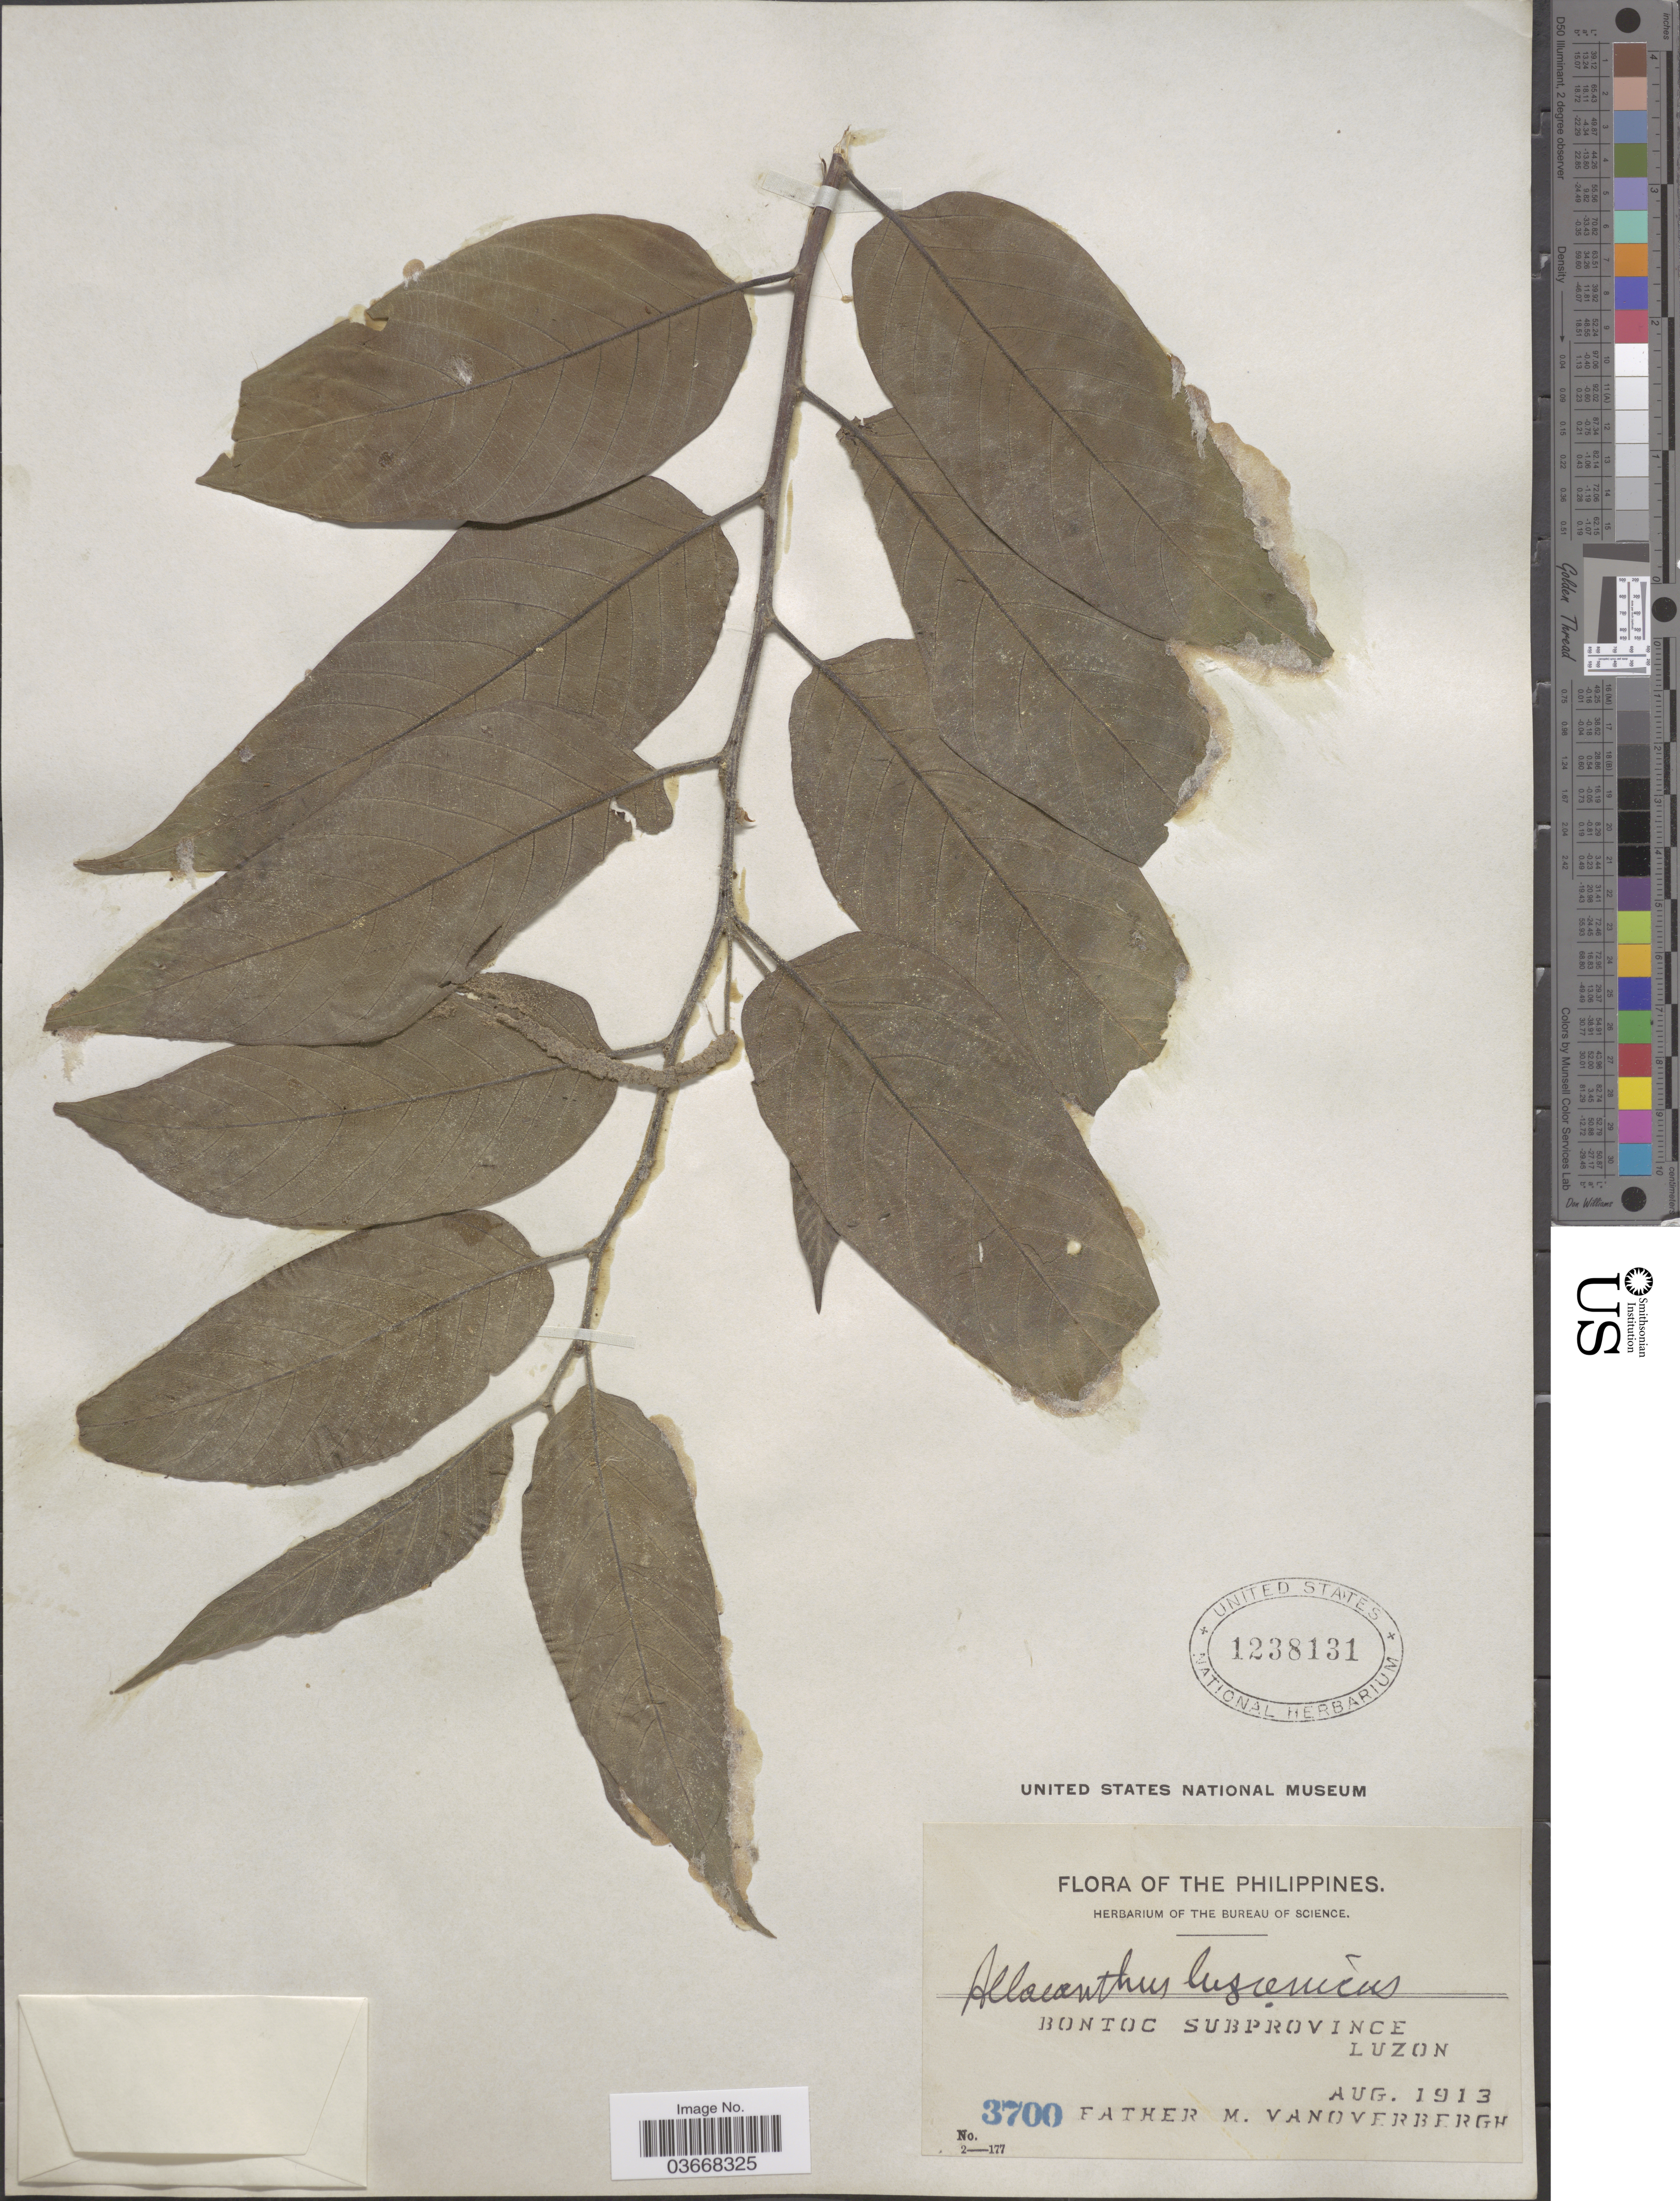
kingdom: Plantae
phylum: Tracheophyta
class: Magnoliopsida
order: Rosales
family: Moraceae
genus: Allaeanthus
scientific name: Allaeanthus luzonicus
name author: Fern.-Vill.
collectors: F. Vanoverbergh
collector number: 3700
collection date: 1913-08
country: Philippines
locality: Bontoc Subprovince. Luzon.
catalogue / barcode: US 1238131